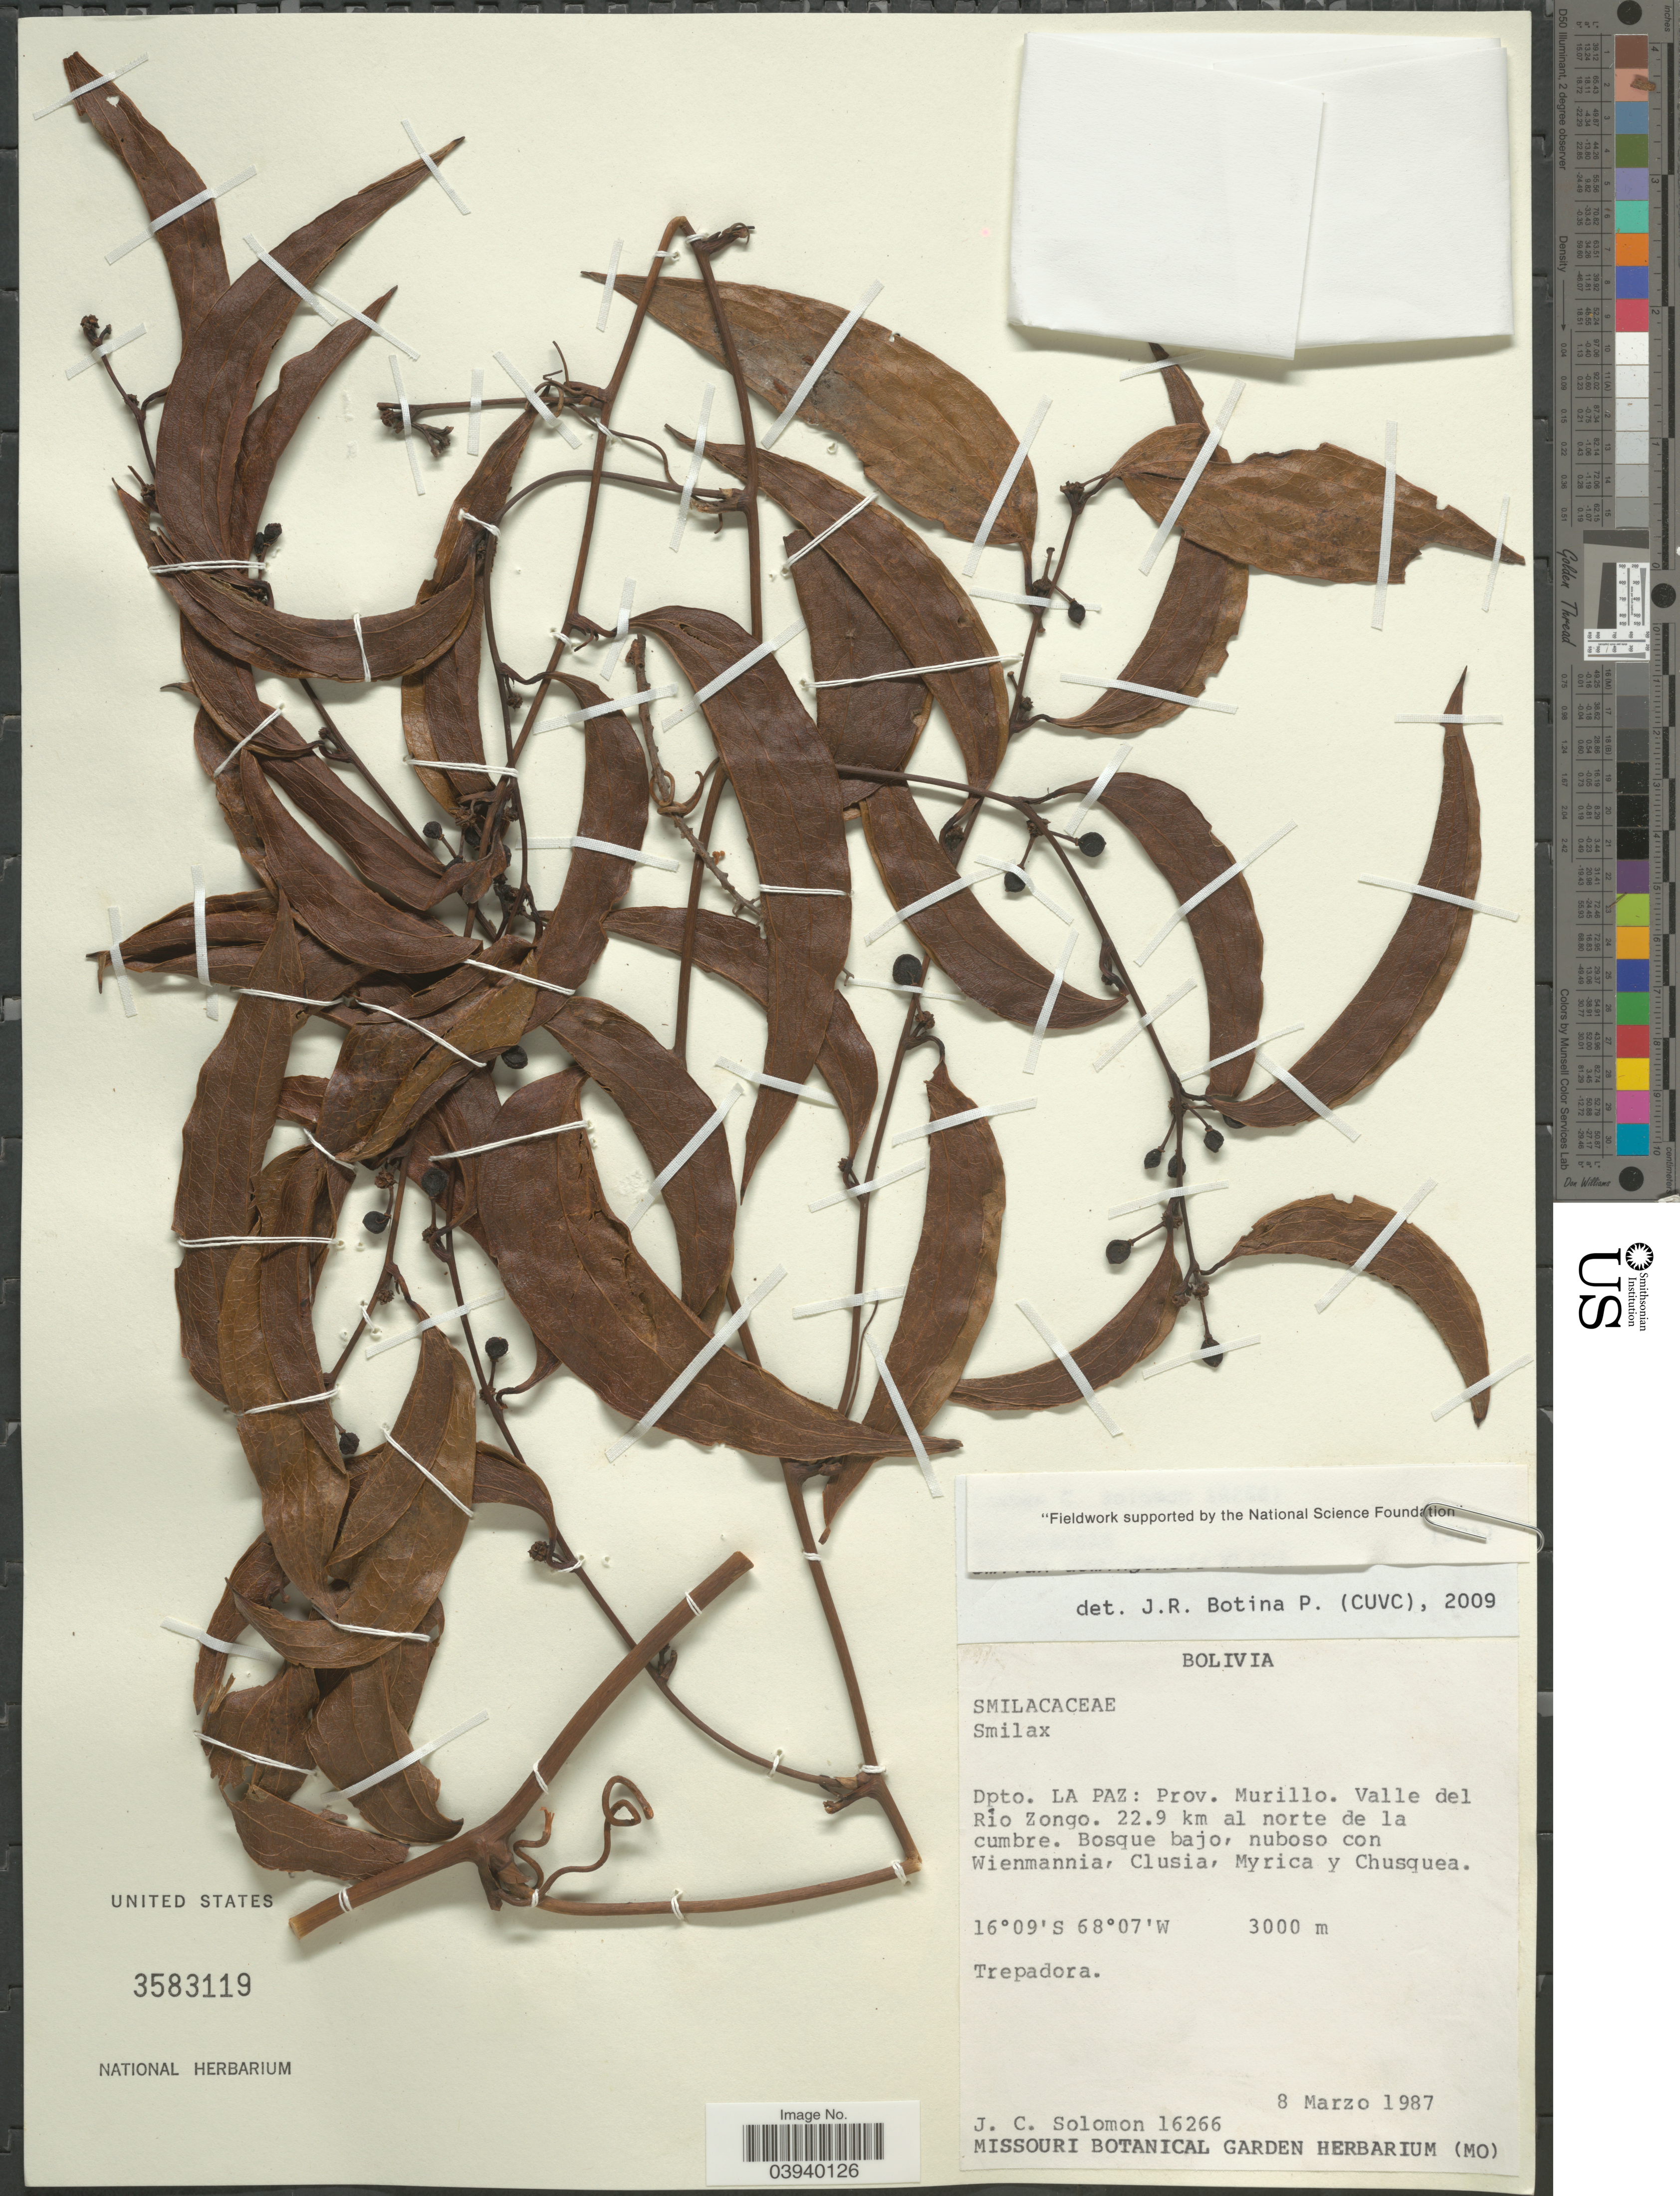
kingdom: Plantae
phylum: Tracheophyta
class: Liliopsida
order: Liliales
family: Smilacaceae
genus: Smilax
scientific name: Smilax domingensis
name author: Willd.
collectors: J. C. Solomon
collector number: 16266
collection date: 1987-03-08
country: Bolivia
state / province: La Paz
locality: Dpto. La Paz: Prov. Murillo. Valle del Rio Zongo. 22.9 km al norte de la cumbre.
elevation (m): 3000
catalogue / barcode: US 3583119